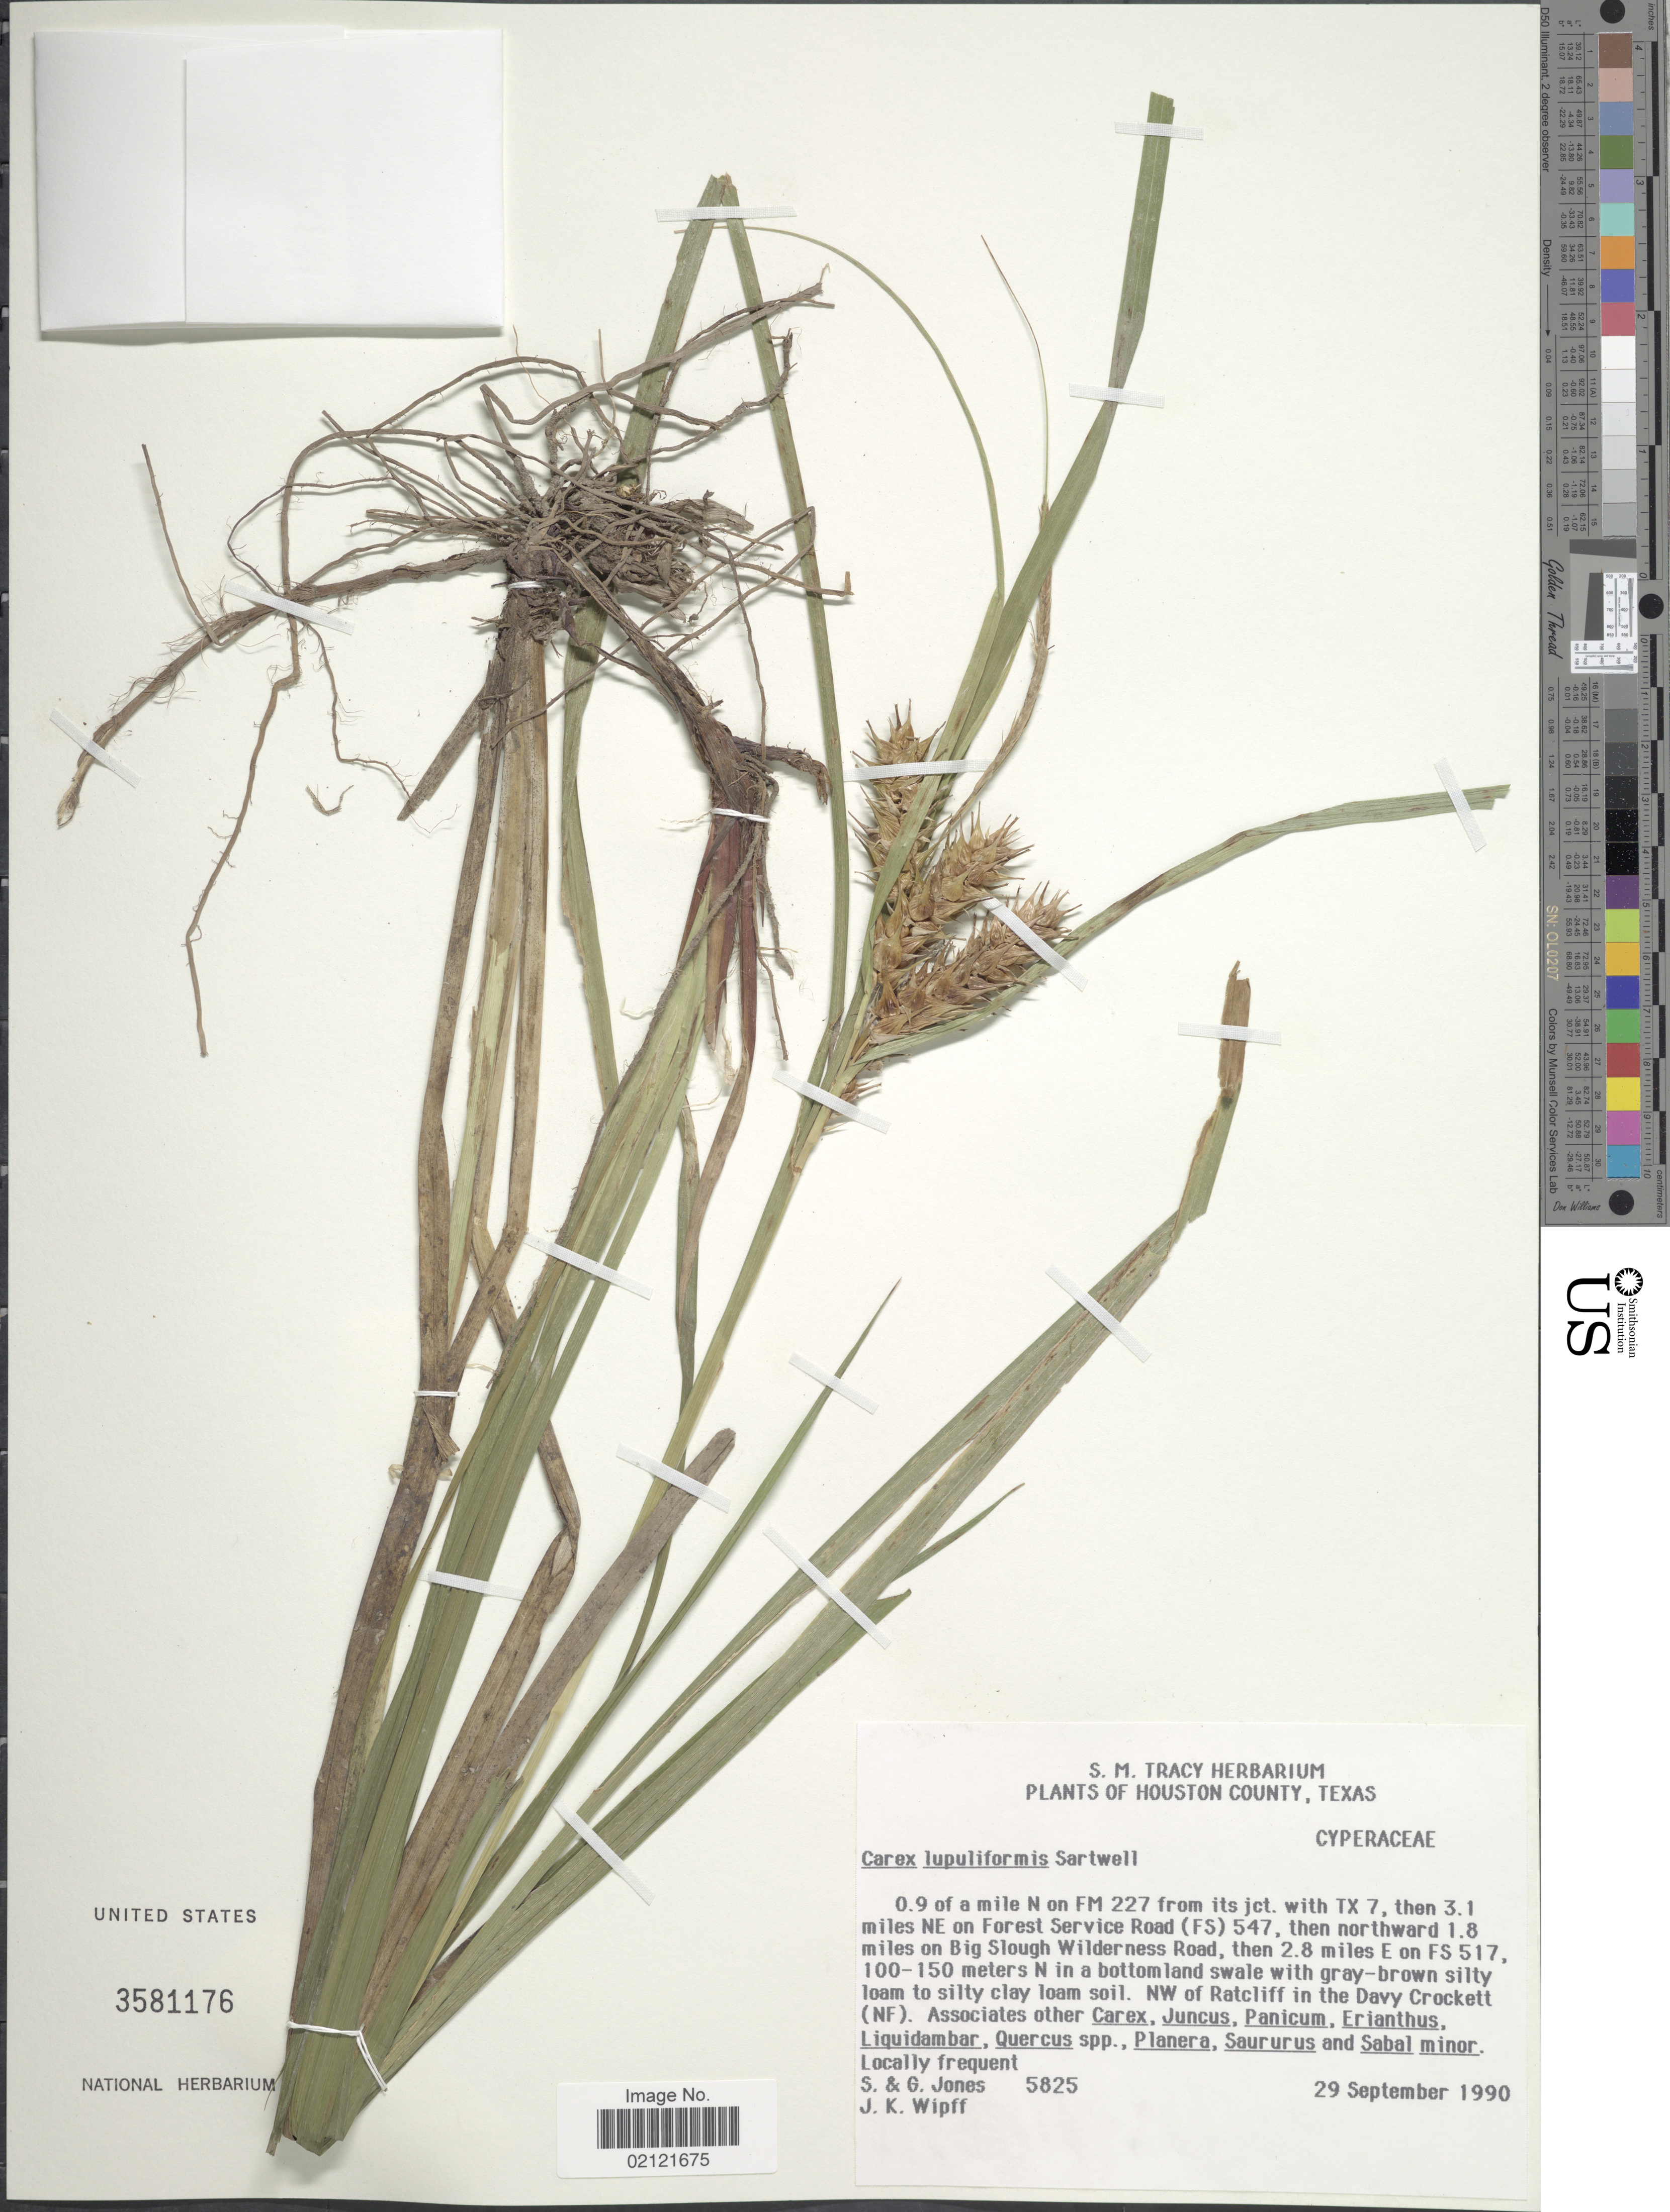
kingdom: Plantae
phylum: Tracheophyta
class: Liliopsida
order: Poales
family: Cyperaceae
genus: Carex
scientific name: Carex lupuliformis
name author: Sartwell ex Dewey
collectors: S. Jones & J. K. Wipff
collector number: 5825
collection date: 1990-09-29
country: United States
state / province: Texas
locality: Houston County, 0.9 of a mile N of FM 227 from its jct. with TX7, then 3.1 miles NE on Forest Service Road (FS) 547, then northward 1.8 miles on Big Slough Wilderness Road, then 2.8 miles E on FS 517, NW of Ratcliff in the Davy Crockett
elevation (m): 100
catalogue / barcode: US 3581176